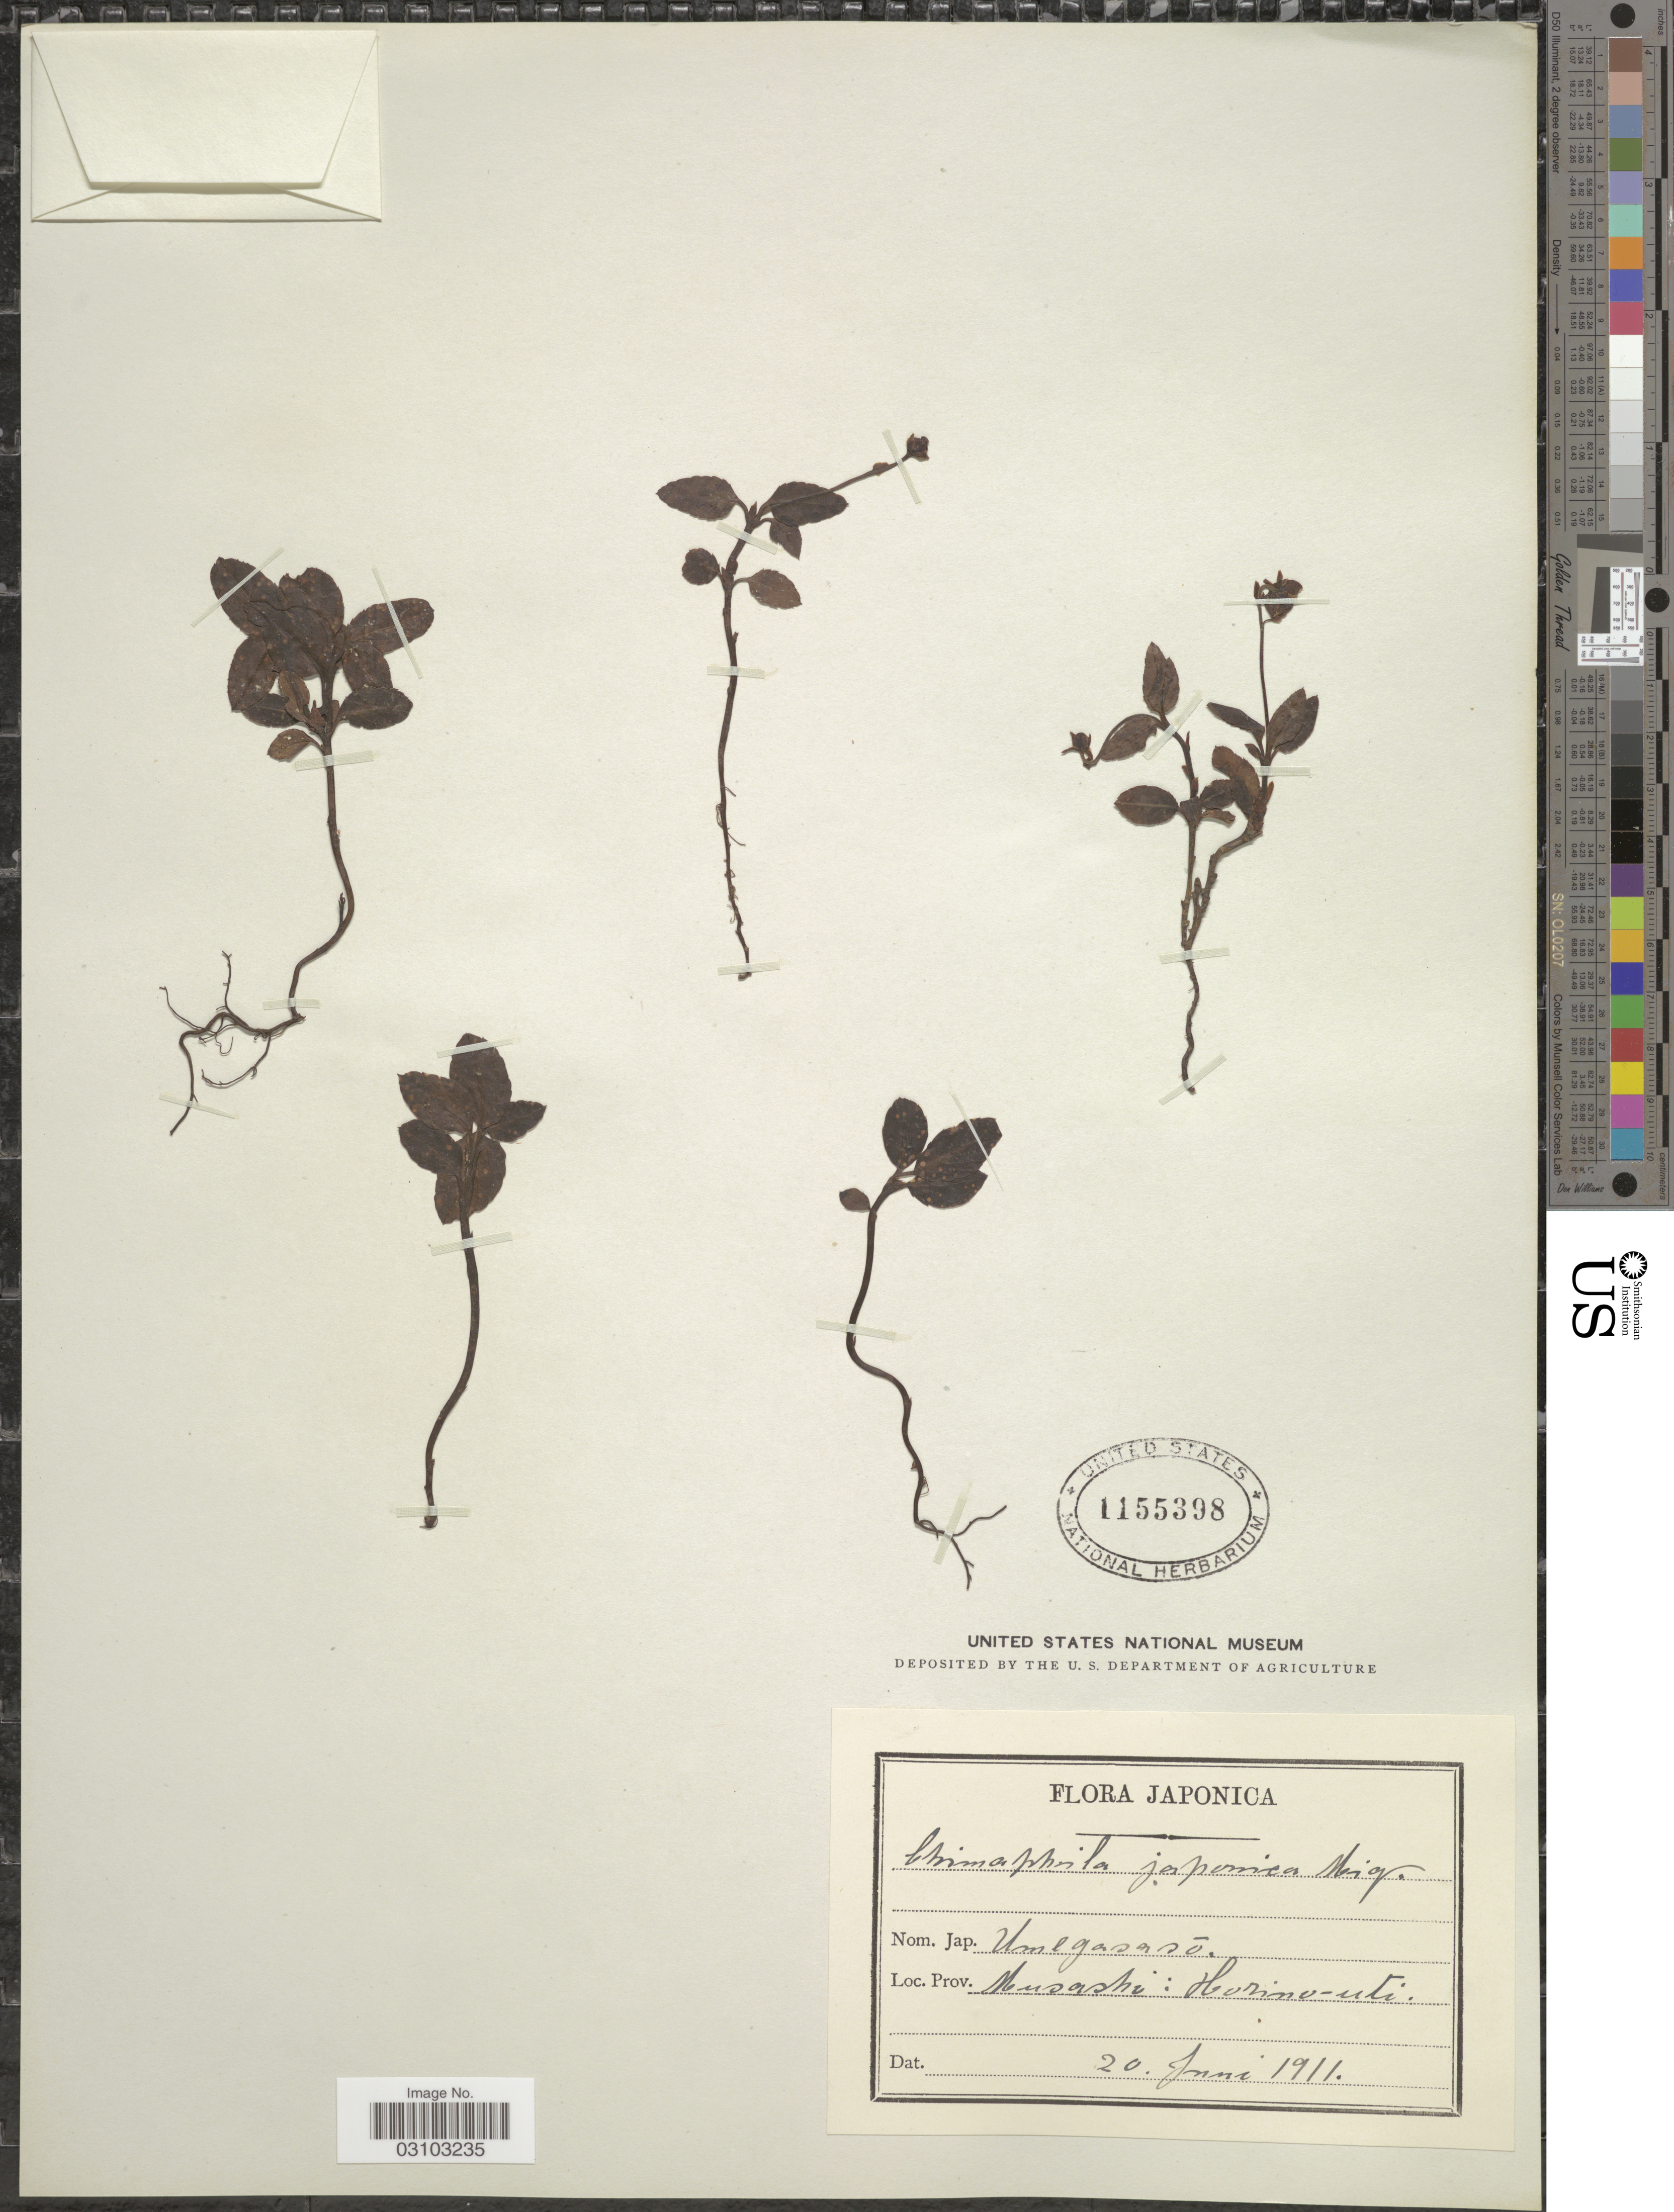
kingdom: Plantae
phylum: Tracheophyta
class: Magnoliopsida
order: Ericales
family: Ericaceae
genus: Chimaphila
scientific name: Chimaphila japonica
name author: Miq.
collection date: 1911-06-20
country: Japan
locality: Musashi: Horino-uti.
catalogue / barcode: US 1155398